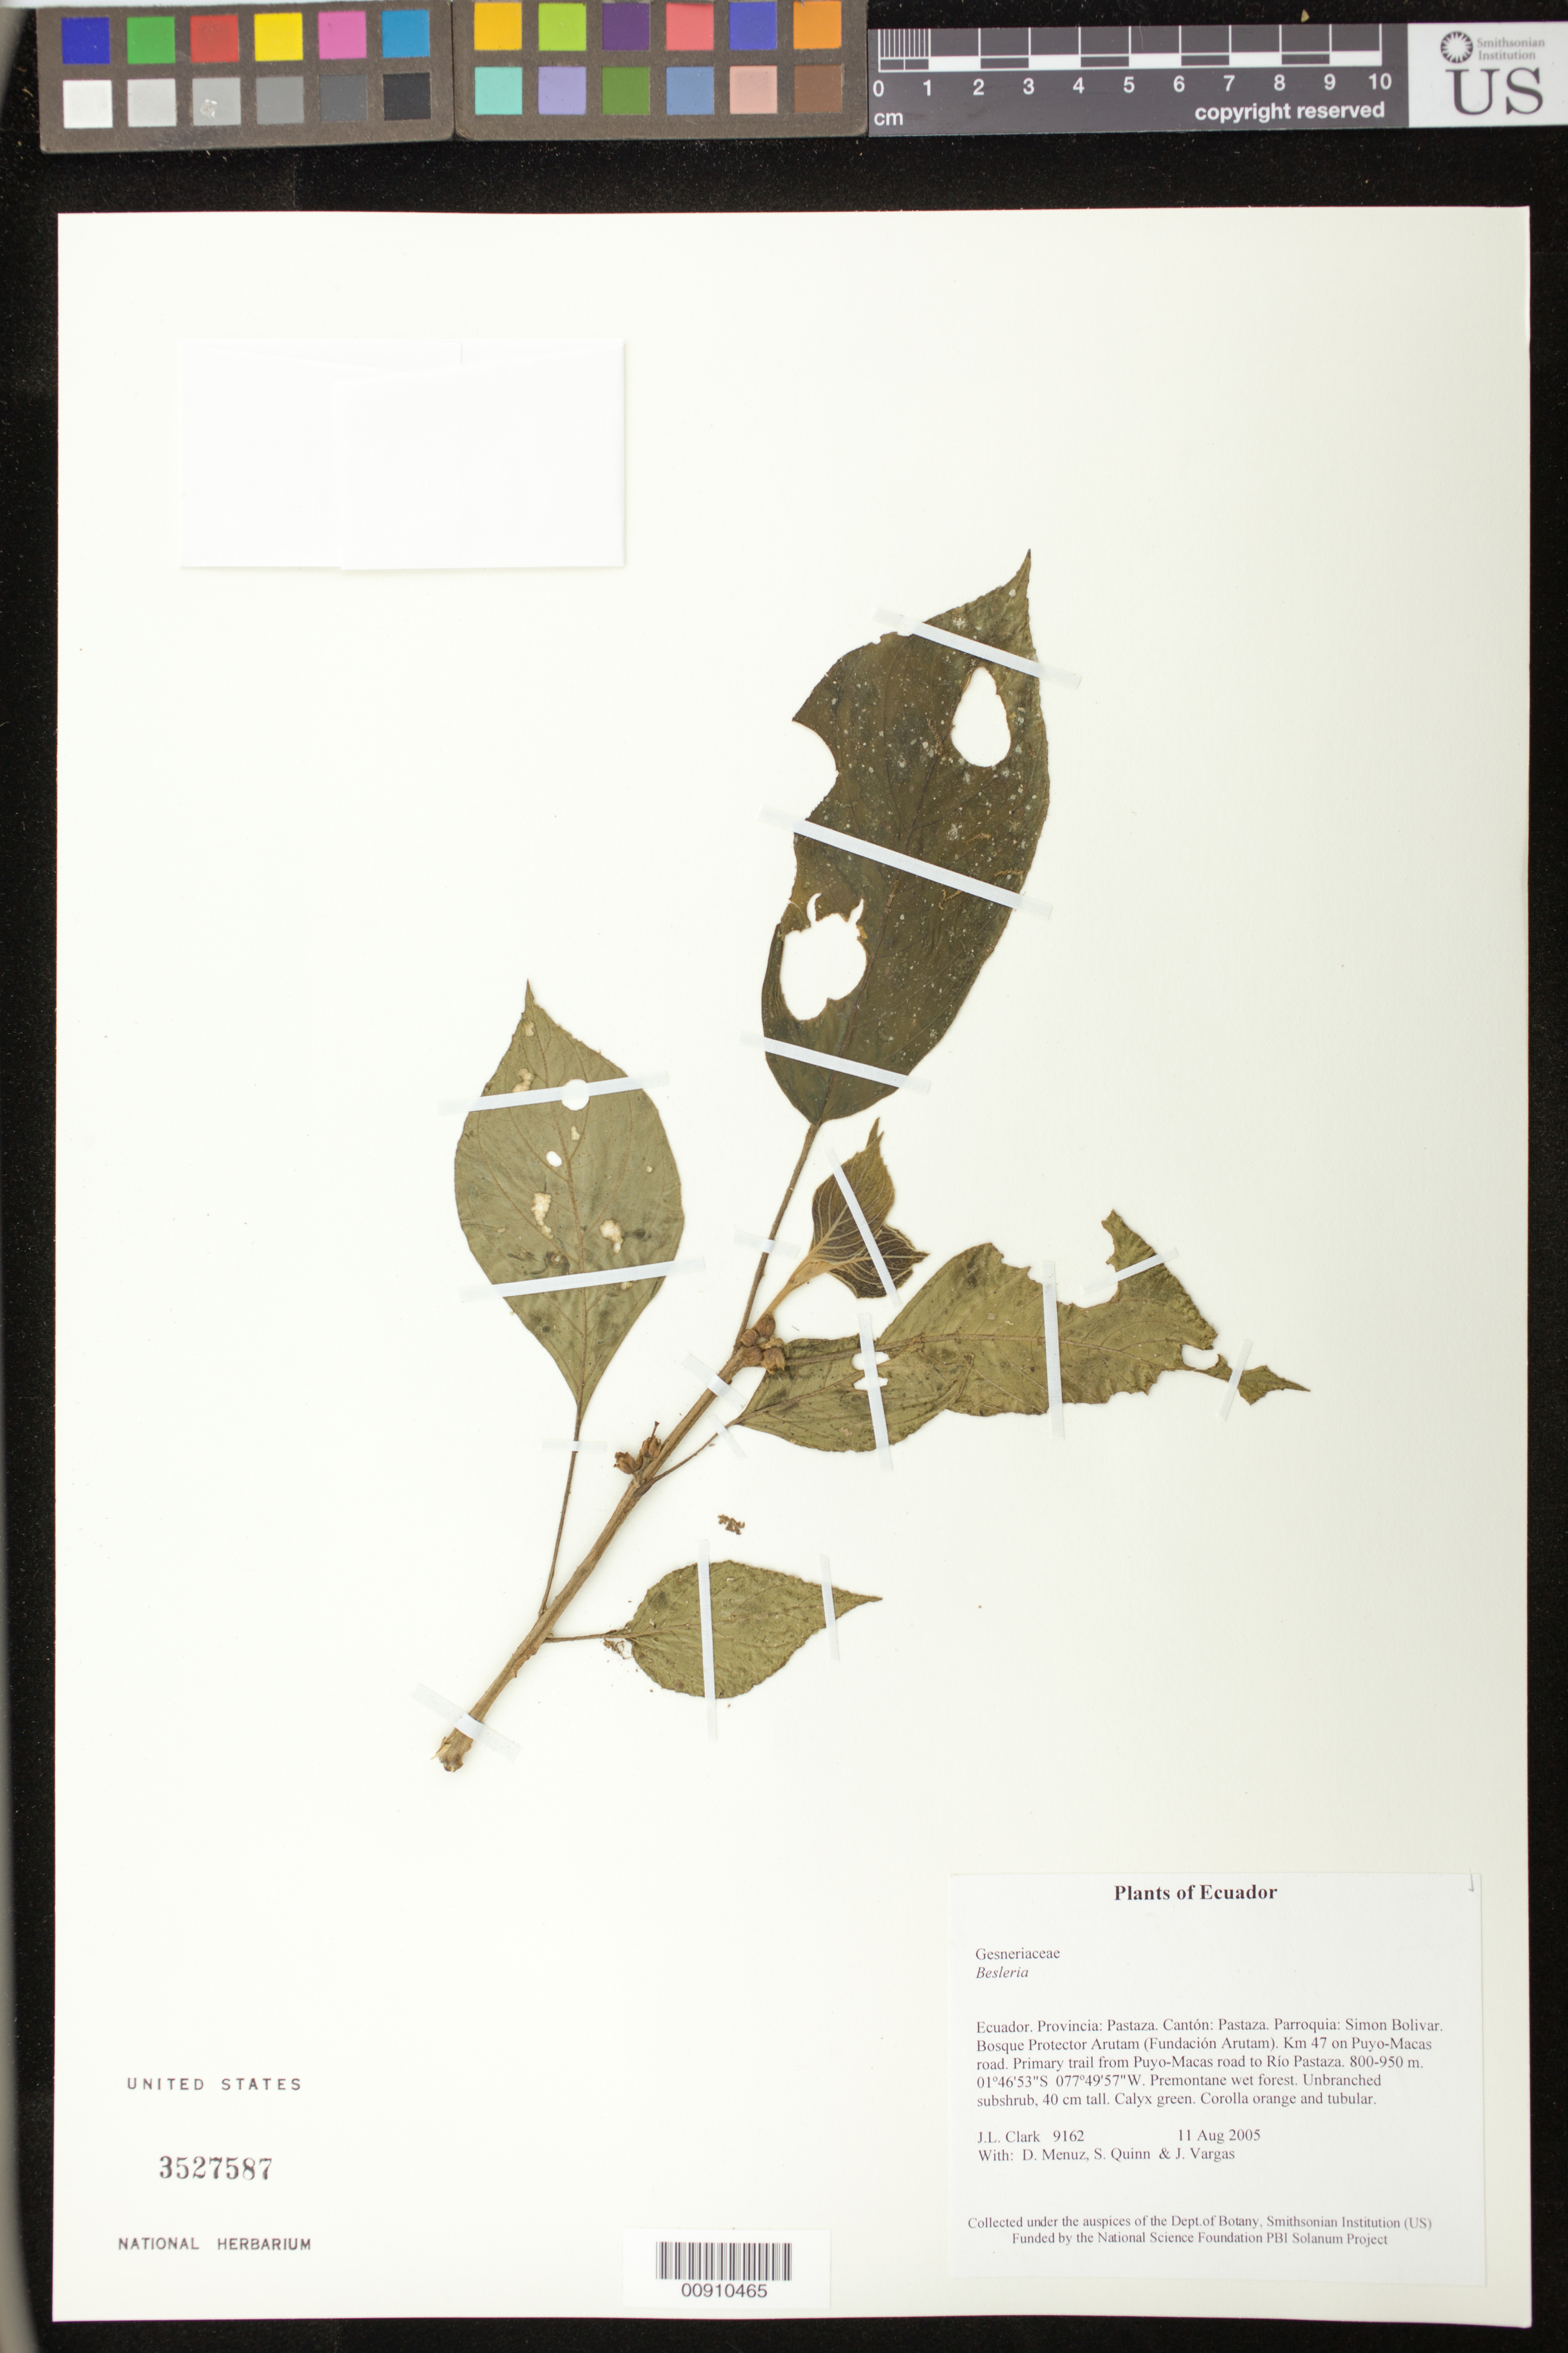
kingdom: Plantae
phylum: Tracheophyta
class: Magnoliopsida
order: Lamiales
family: Gesneriaceae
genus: Besleria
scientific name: Besleria sp.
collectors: J. L. Clark, D. Menuz, S. Quinn & J. Vargas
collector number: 9162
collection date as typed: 11 Aug 2005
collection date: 2005-08-11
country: Ecuador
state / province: Pastaza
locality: Pastaza. Parroquia: Simon Bolivar. Bosque Protector Arutam (Fundación Arutam). Km 47 on Puyo-Macas road. Primary trail from Puyo-Macas road to Río Pastaza.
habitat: Premontane wet forest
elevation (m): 800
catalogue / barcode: US 3527587